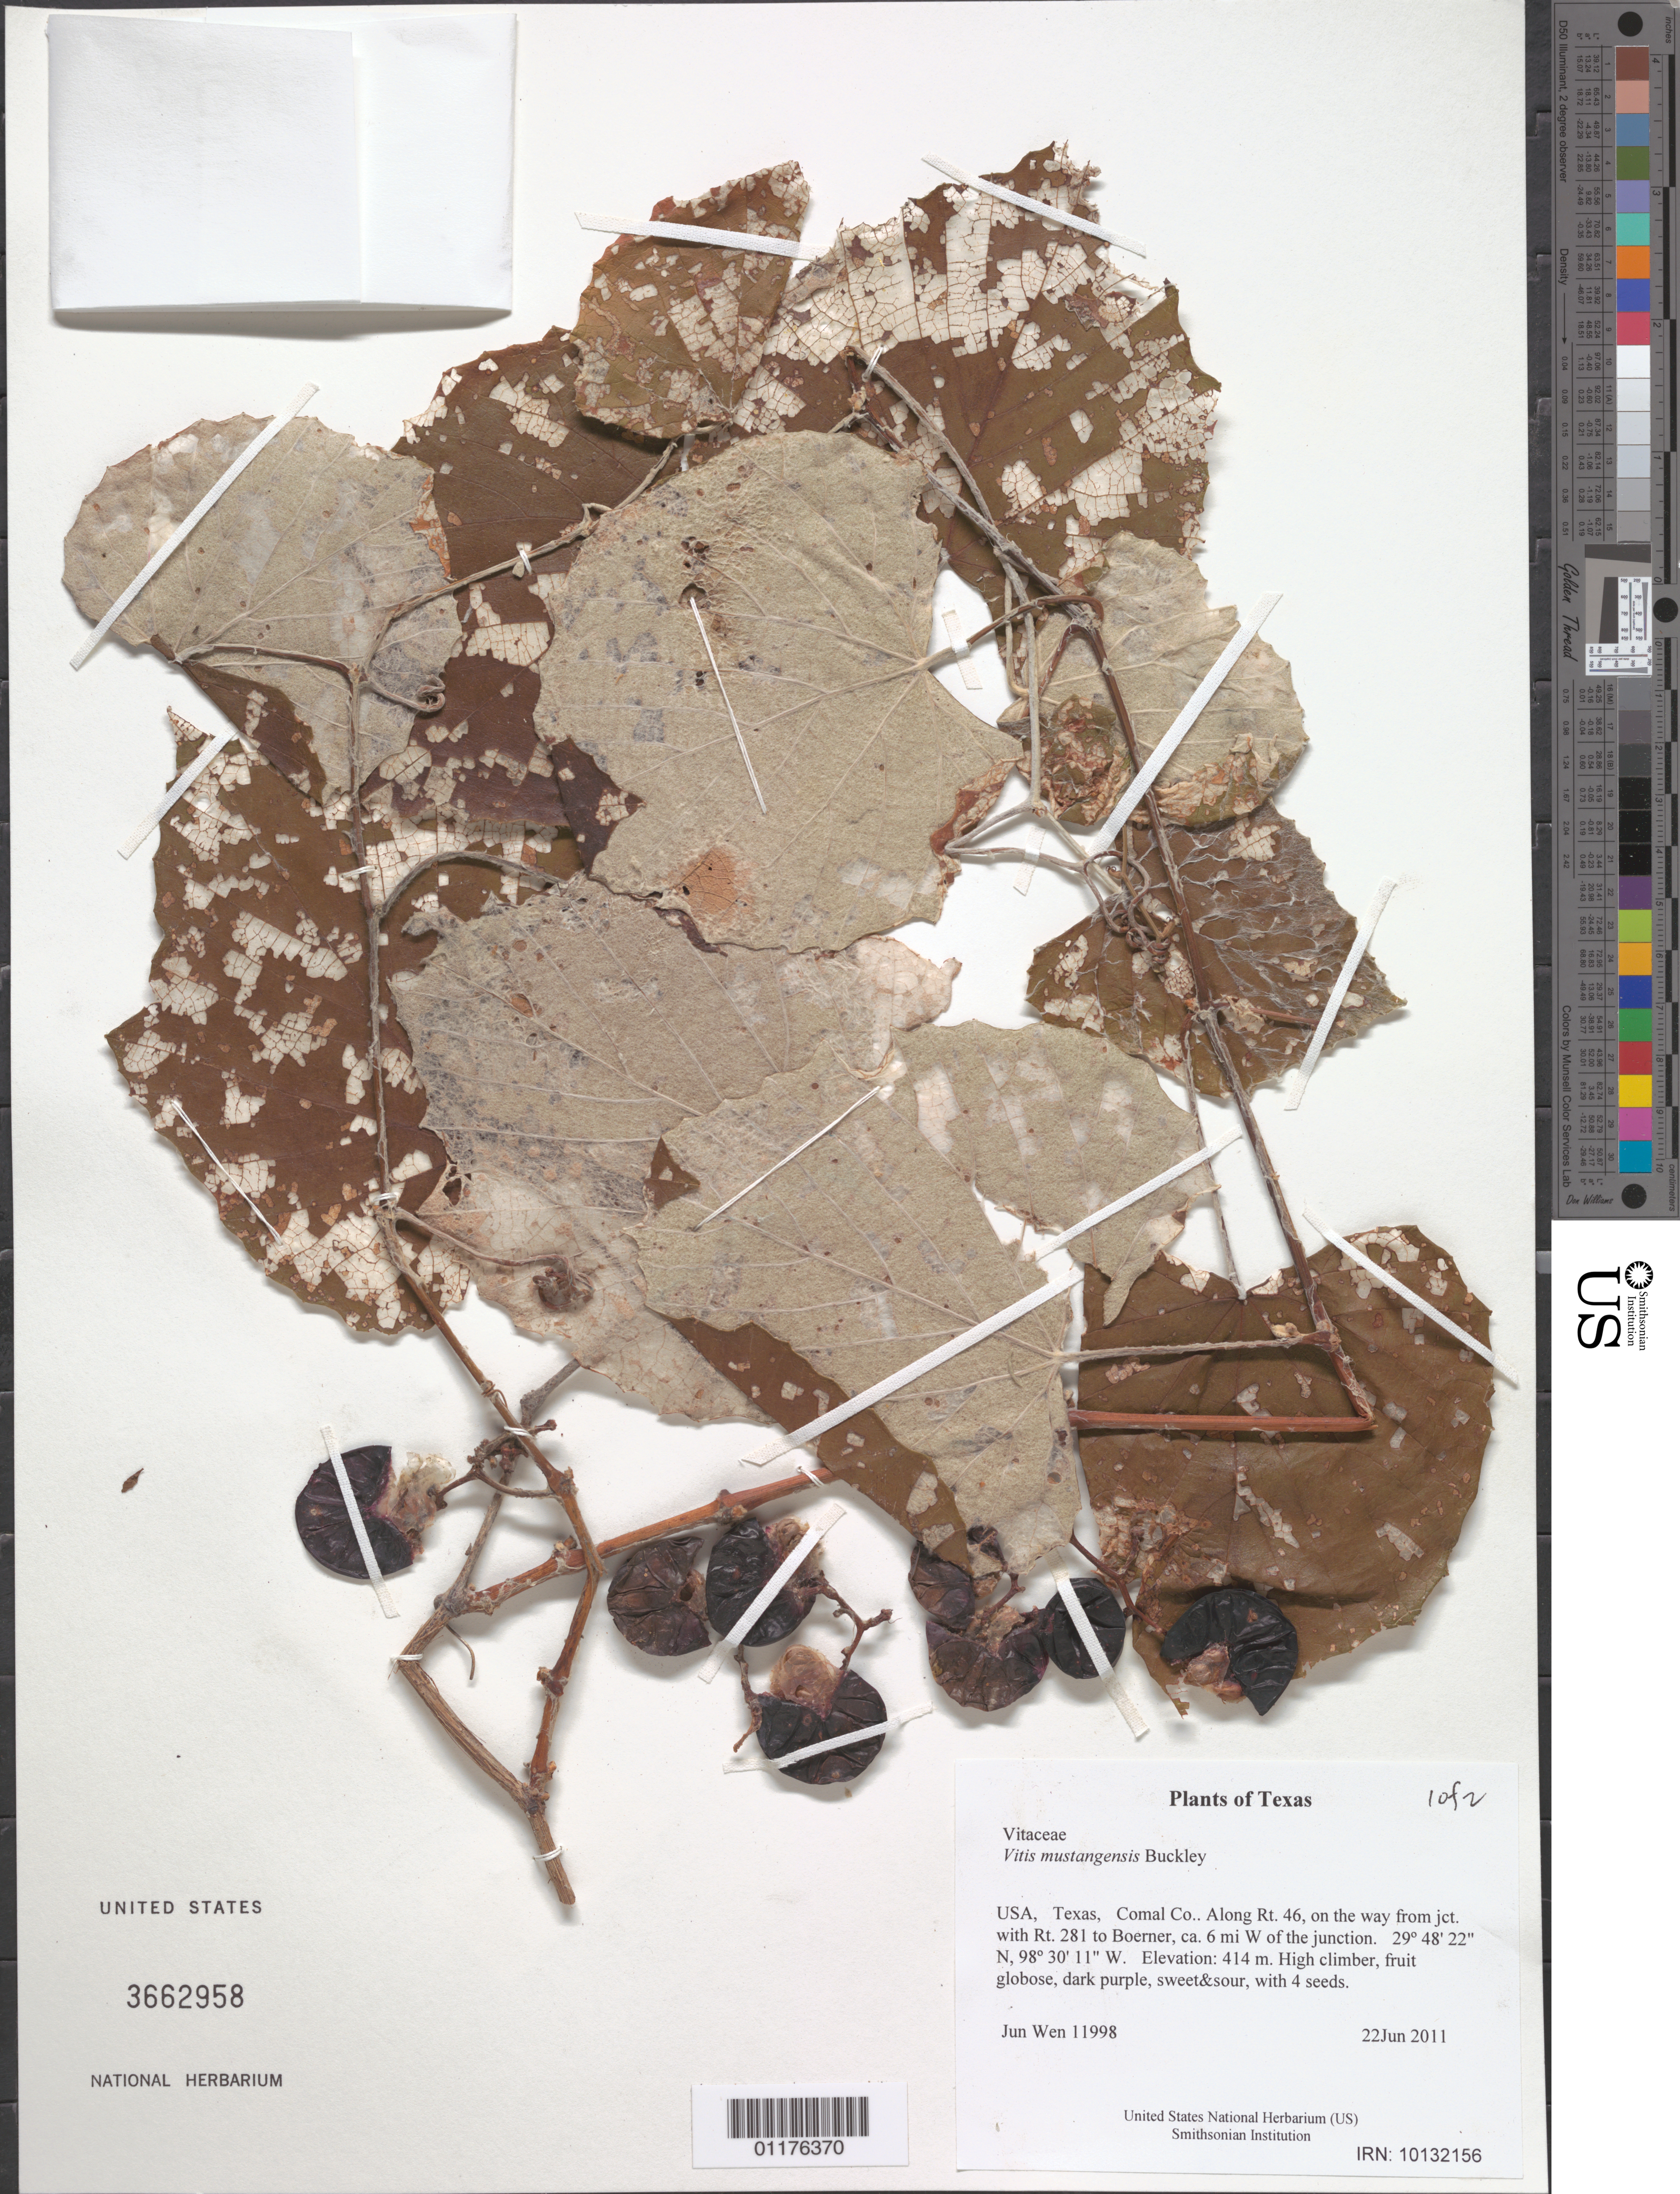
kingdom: Plantae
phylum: Tracheophyta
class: Magnoliopsida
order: Vitales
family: Vitaceae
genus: Vitis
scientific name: Vitis mustangensis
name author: Buckley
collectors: J. Wen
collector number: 11998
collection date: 2011-06-22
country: United States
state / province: Texas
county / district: Comal Co.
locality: Along Rt. 46, on the way from jct. with Rt. 281 to Boerner, ca. 6 mi W of the junction.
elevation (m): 414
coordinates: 29 48.373 N, 98 30.185 W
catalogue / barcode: US 3662958